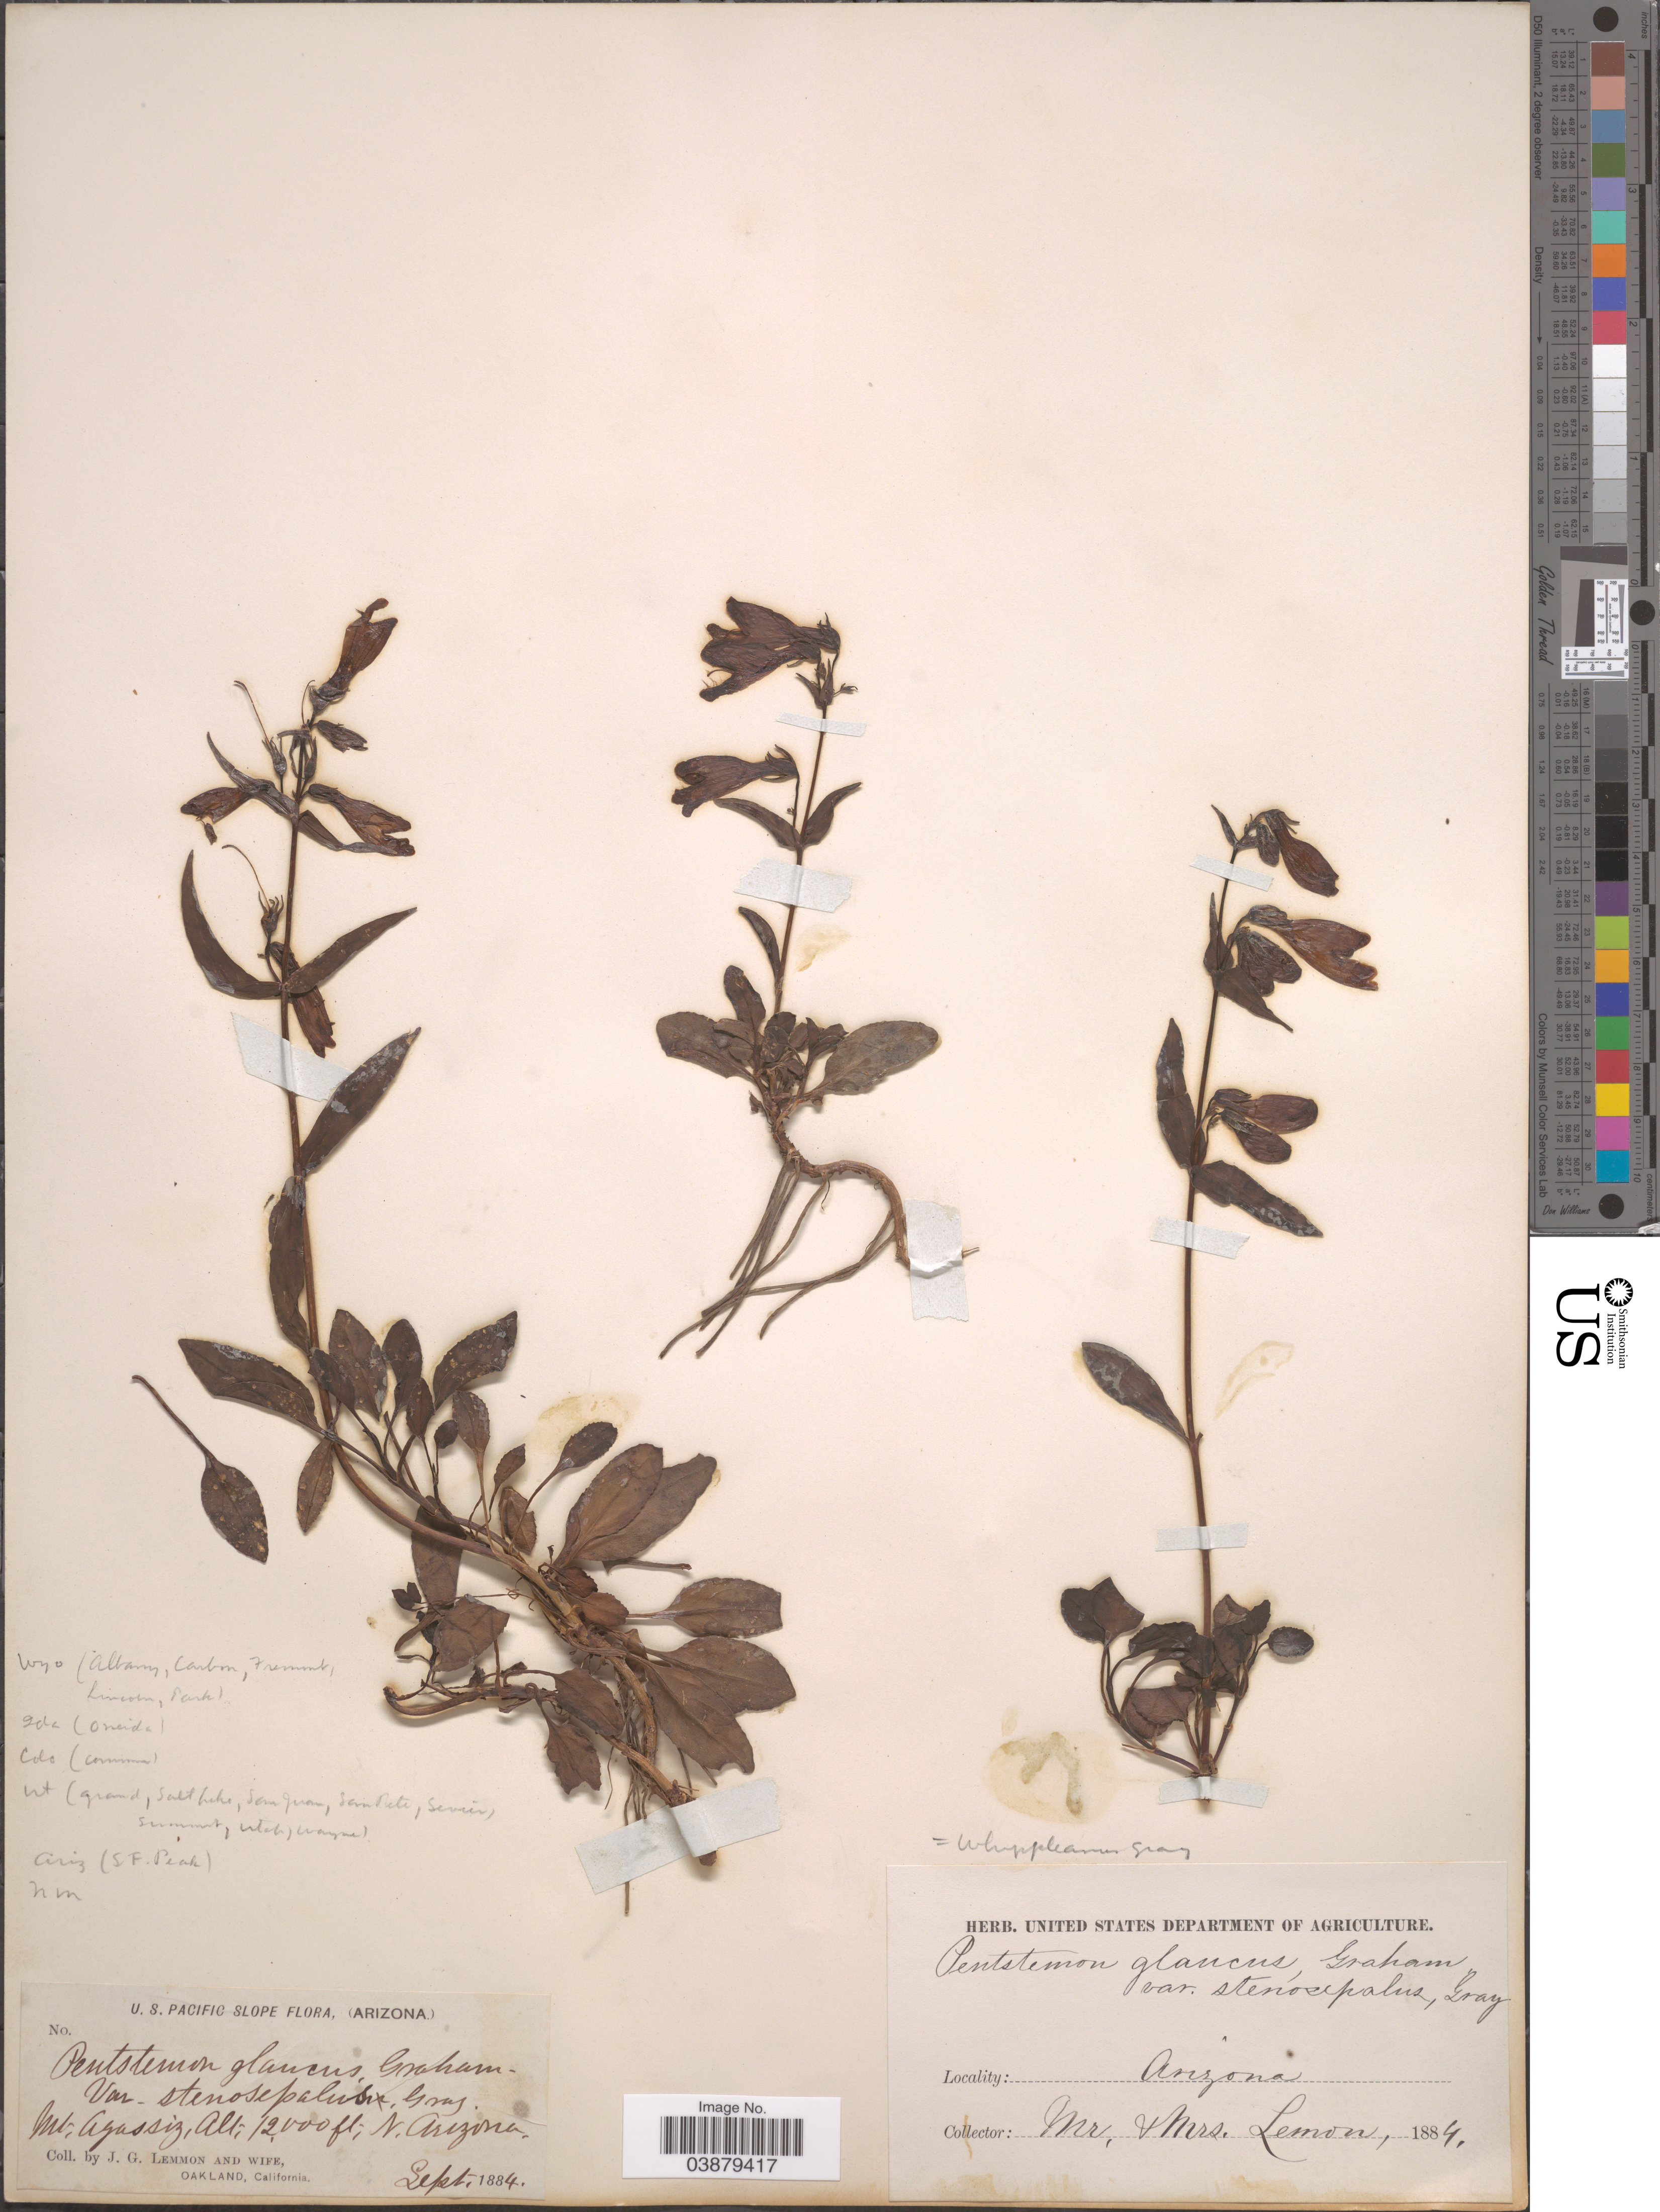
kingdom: Plantae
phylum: Tracheophyta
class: Magnoliopsida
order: Lamiales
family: Plantaginaceae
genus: Penstemon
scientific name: Penstemon sp.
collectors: J. Lemmon & Mrs. J. G. Lemmon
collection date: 1884-09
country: United States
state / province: Arizona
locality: U.S. Pacific Slope. Mt. Agassiz, N. Arizona.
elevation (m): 3658